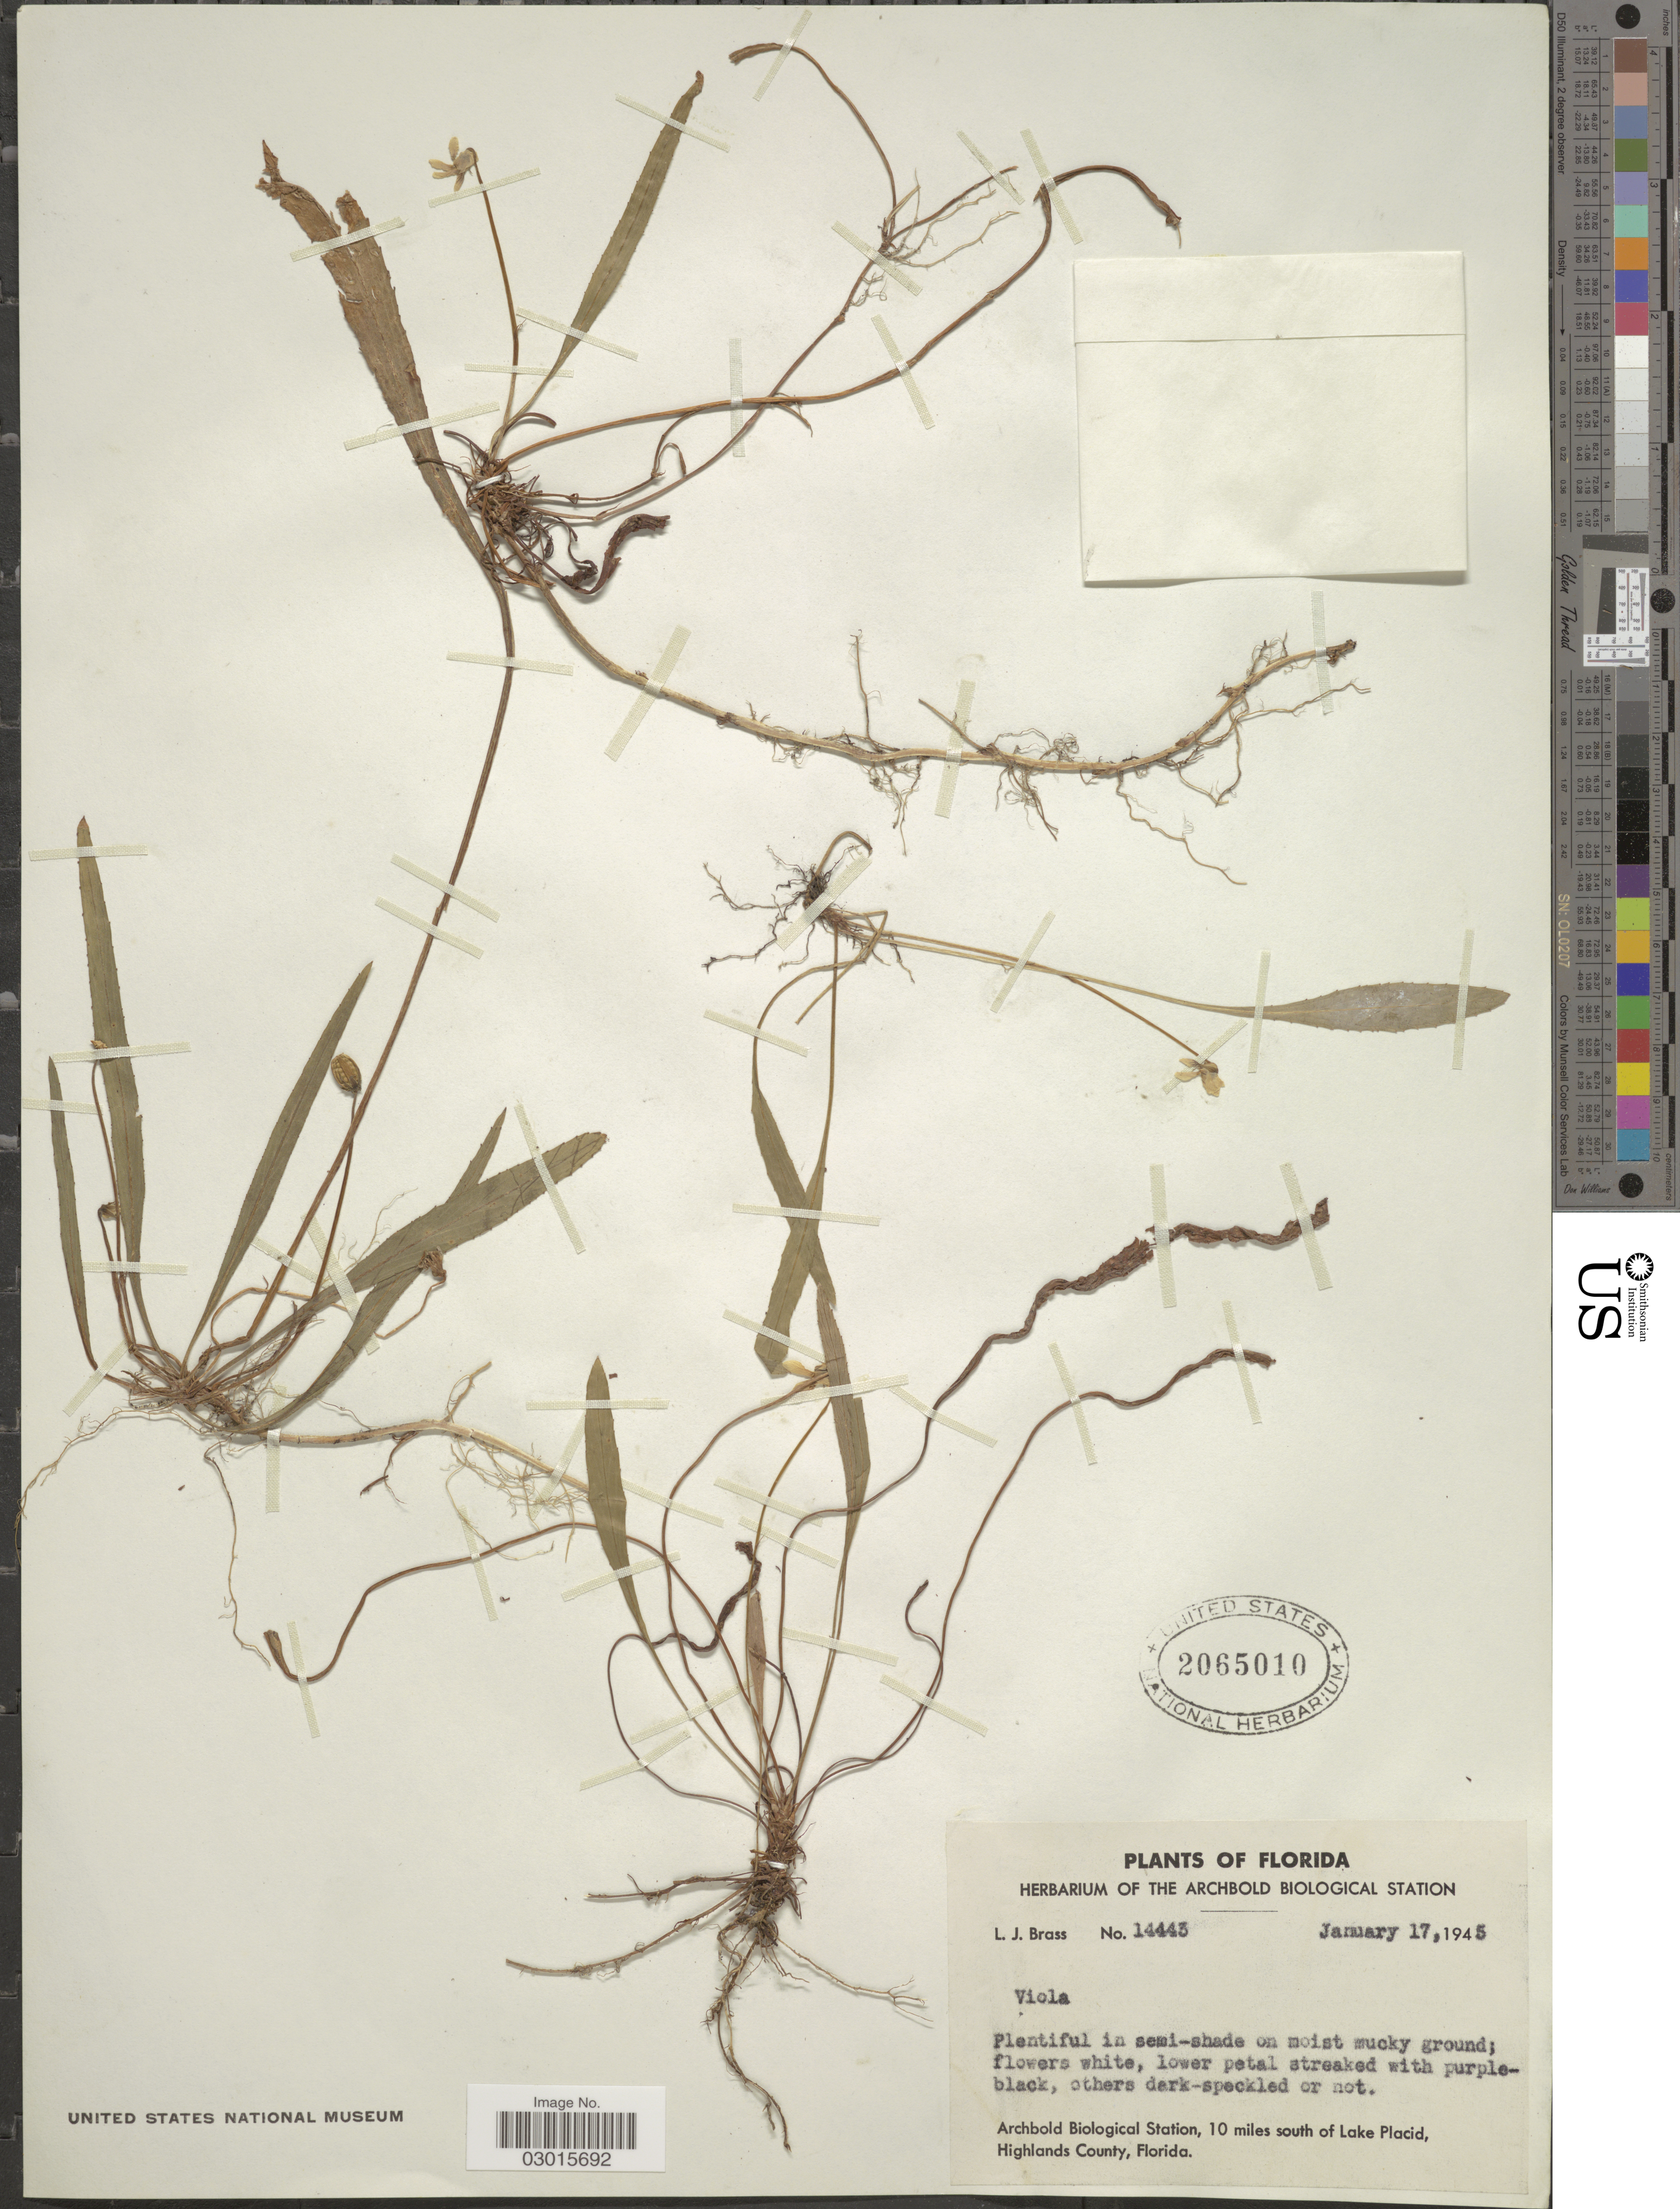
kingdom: Plantae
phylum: Tracheophyta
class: Magnoliopsida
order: Malpighiales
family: Violaceae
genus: Viola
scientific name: Viola lanceolata subsp. vittata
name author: (Greene) N. H. Russell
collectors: L. J. Brass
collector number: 14443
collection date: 1945-01-17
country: United States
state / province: Florida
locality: Archbold Biological Station, 10 miles south of Lake Placid, Highlands County.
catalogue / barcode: US 2065010